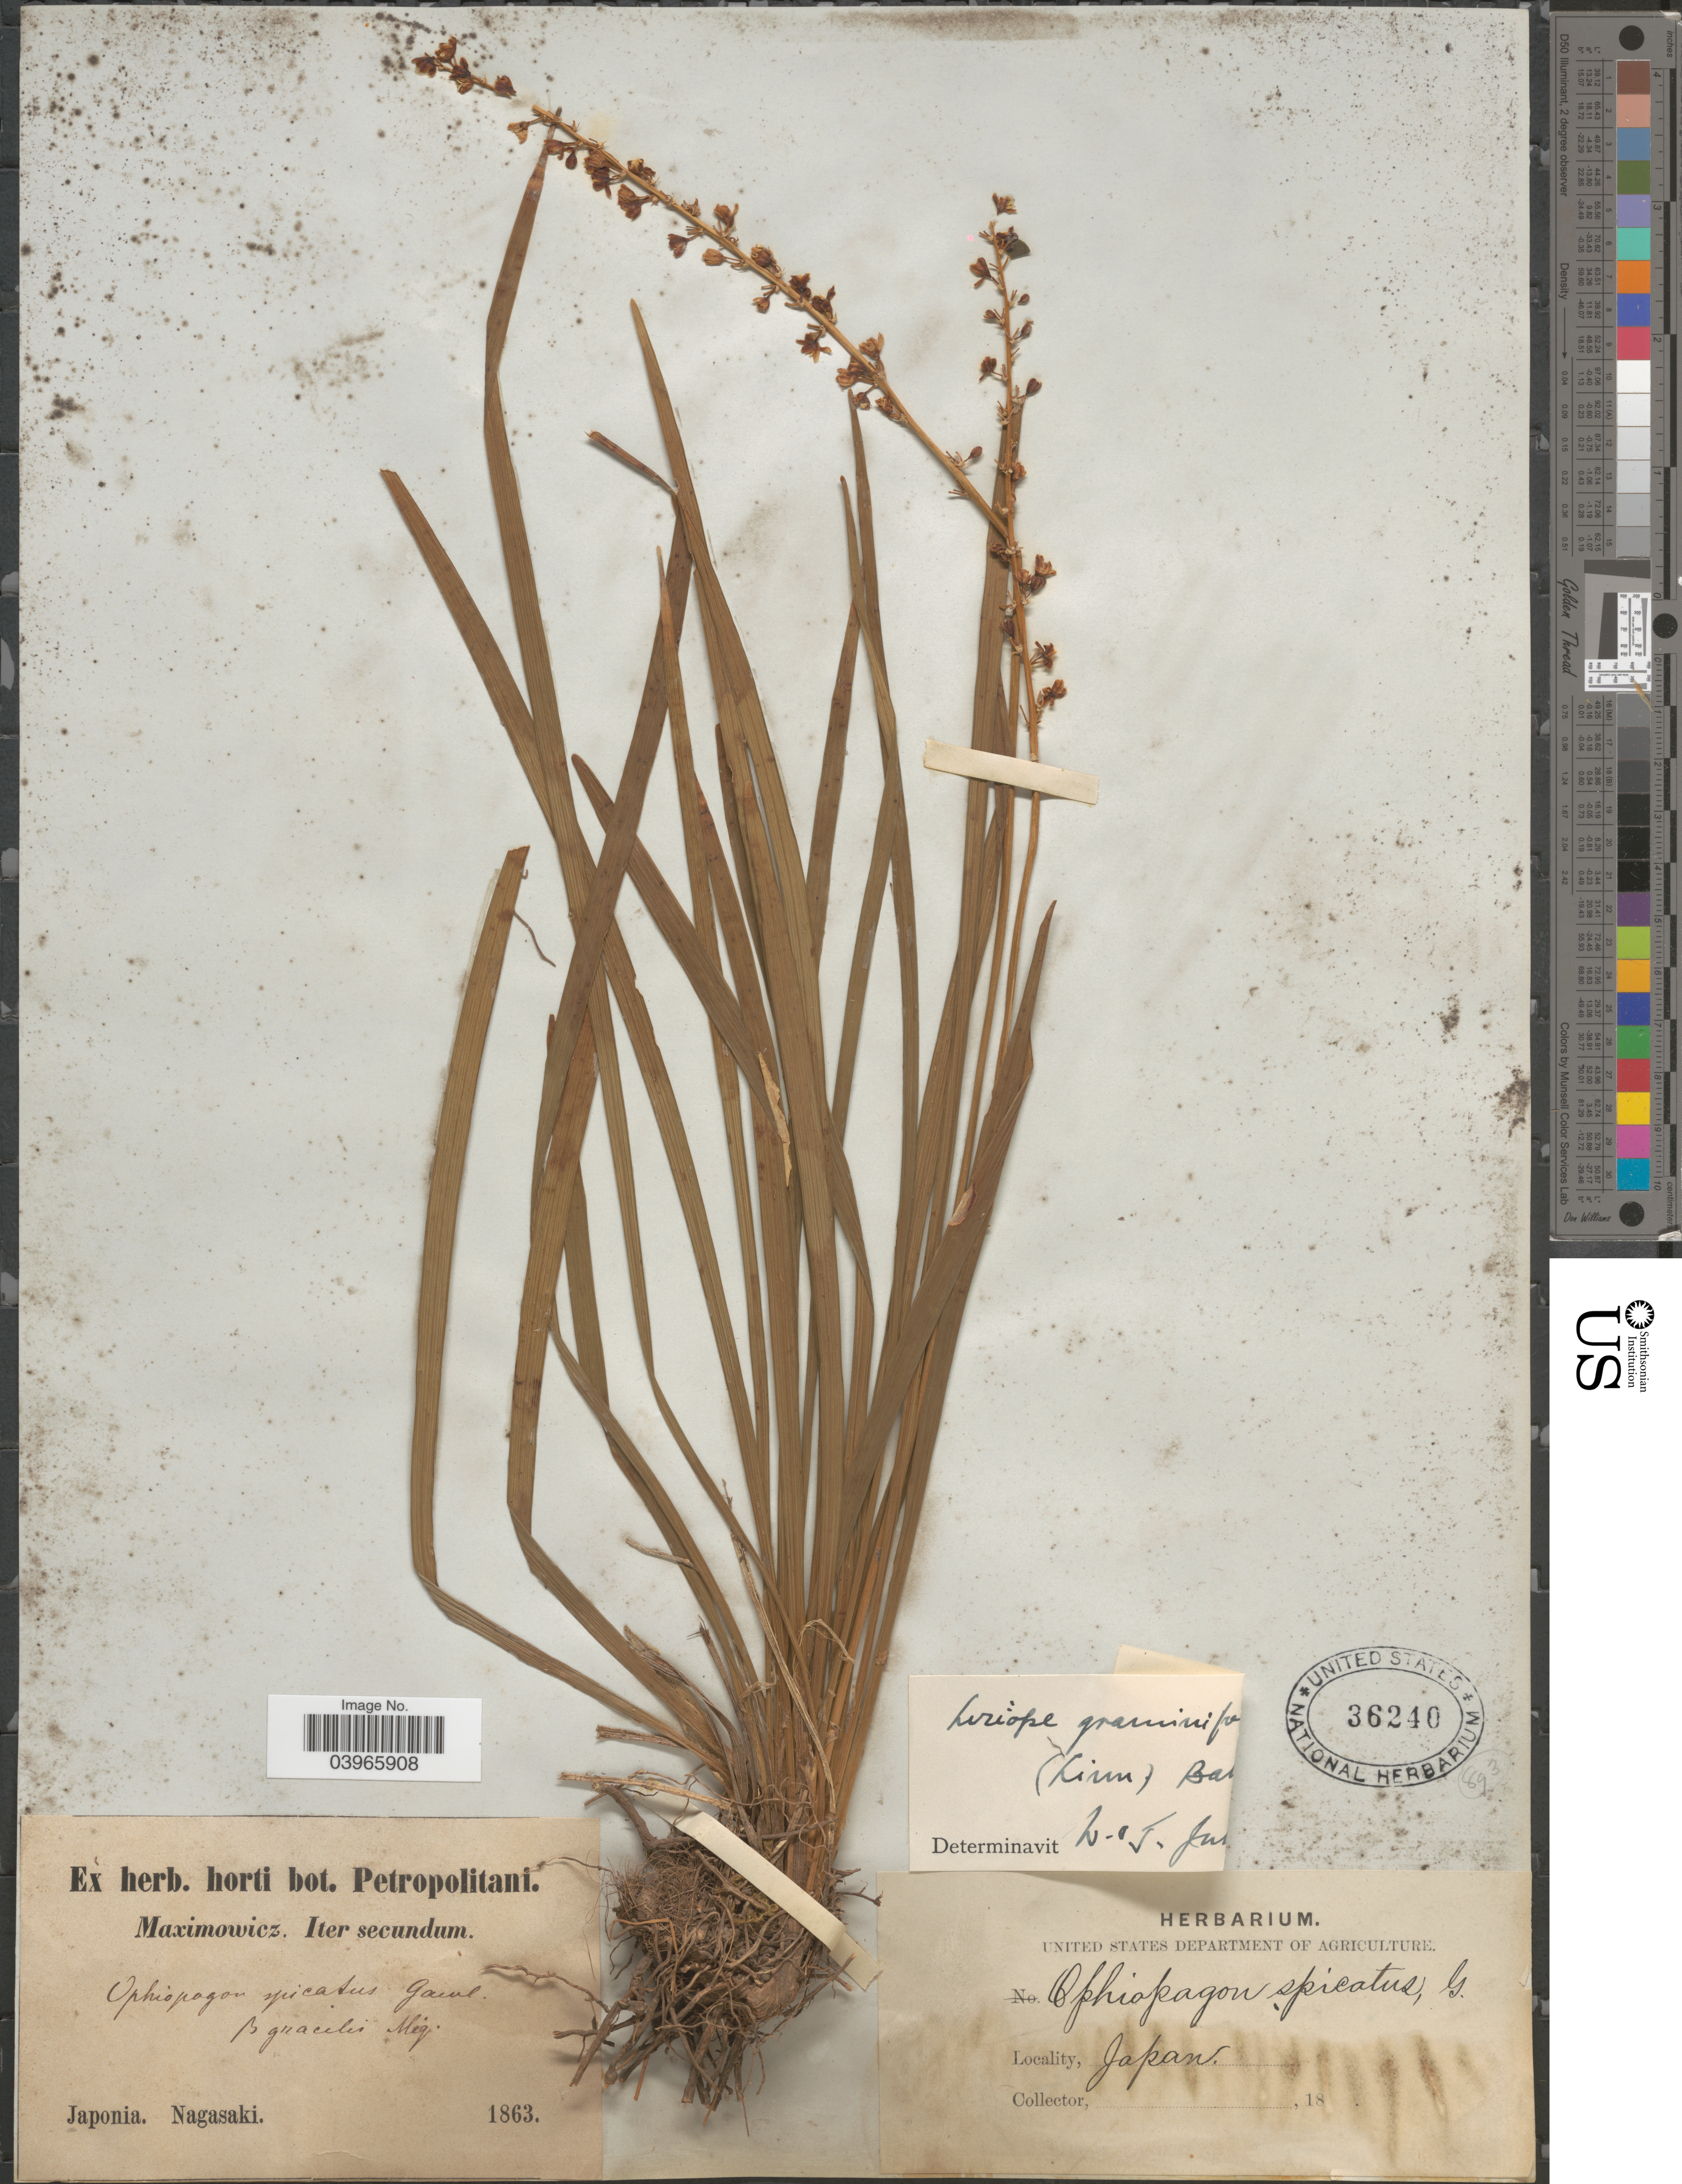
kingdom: Plantae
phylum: Tracheophyta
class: Liliopsida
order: Asparagales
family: Asparagaceae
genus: Liriope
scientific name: Liriope graminifolia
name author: (L.) Baker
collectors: Maximowicz, --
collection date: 1863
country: Japan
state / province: Nagasaki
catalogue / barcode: US 36240